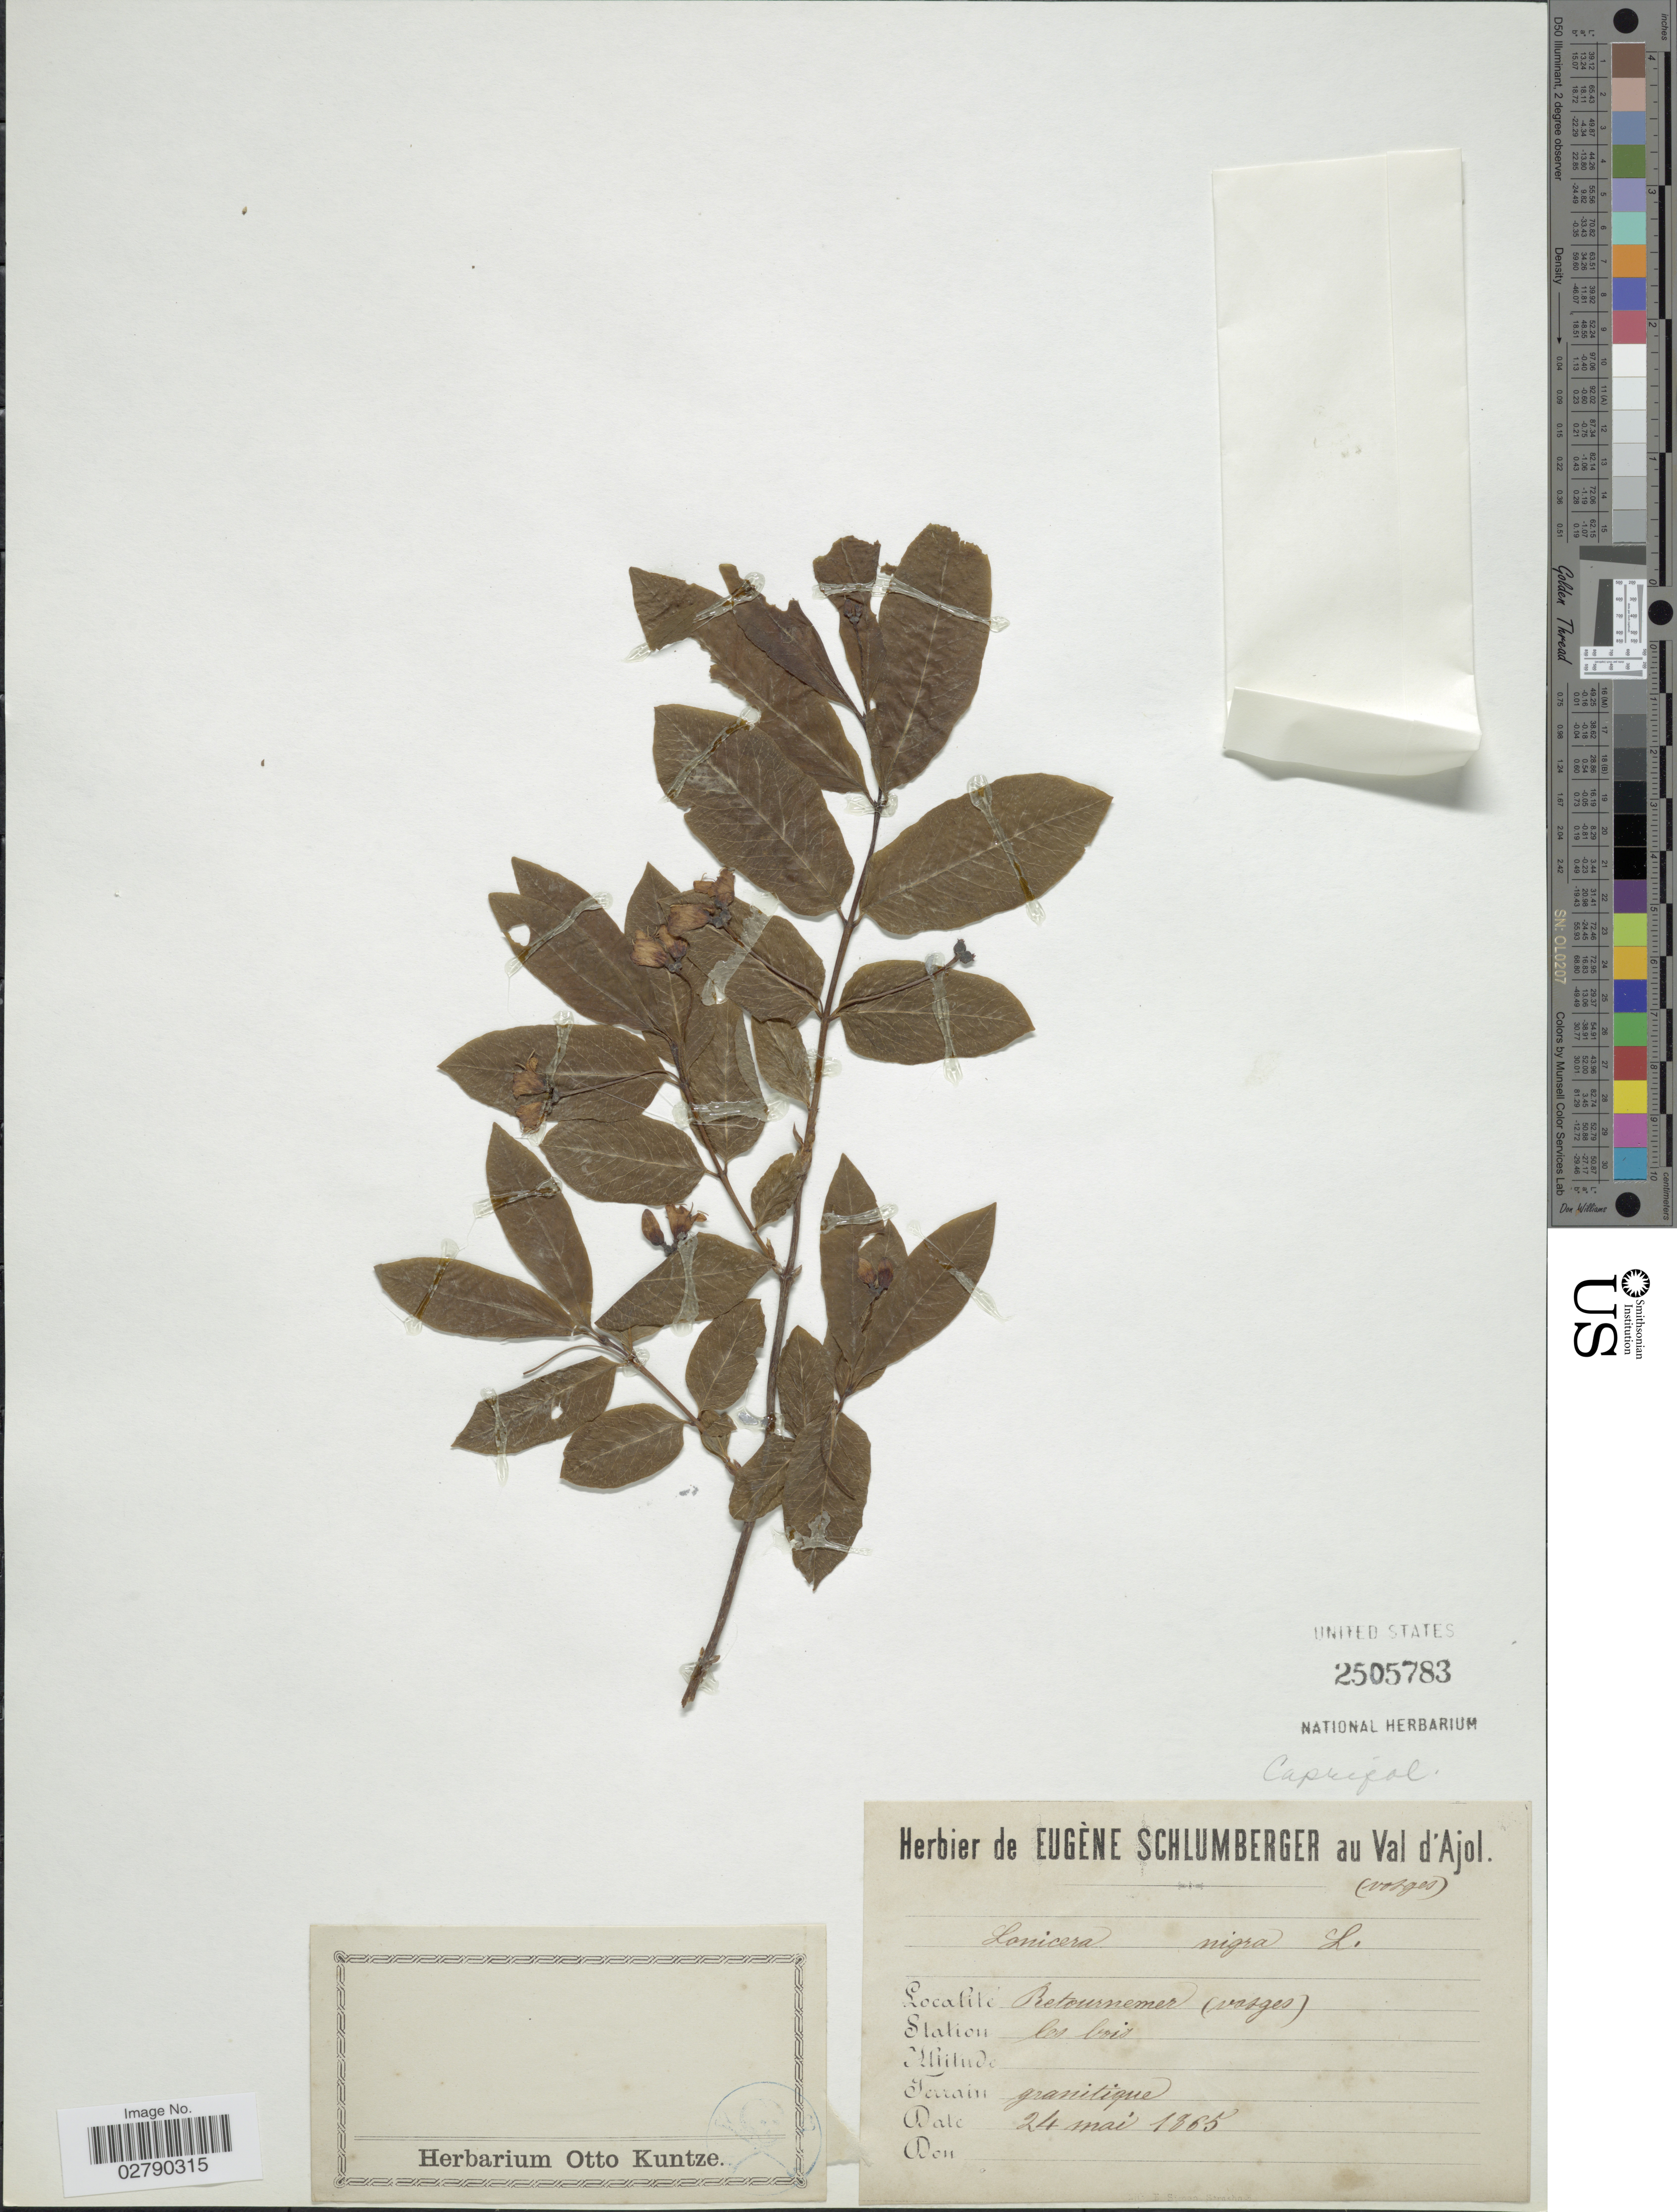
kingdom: Plantae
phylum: Tracheophyta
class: Magnoliopsida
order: Dipsacales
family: Caprifoliaceae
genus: Lonicera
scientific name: Lonicera nigra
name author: L.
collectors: Ex herb. Eugène Schlumberger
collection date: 1865-05-24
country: France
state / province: Grand Est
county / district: Vosges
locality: Retournemer (vosges)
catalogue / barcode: US 2505783